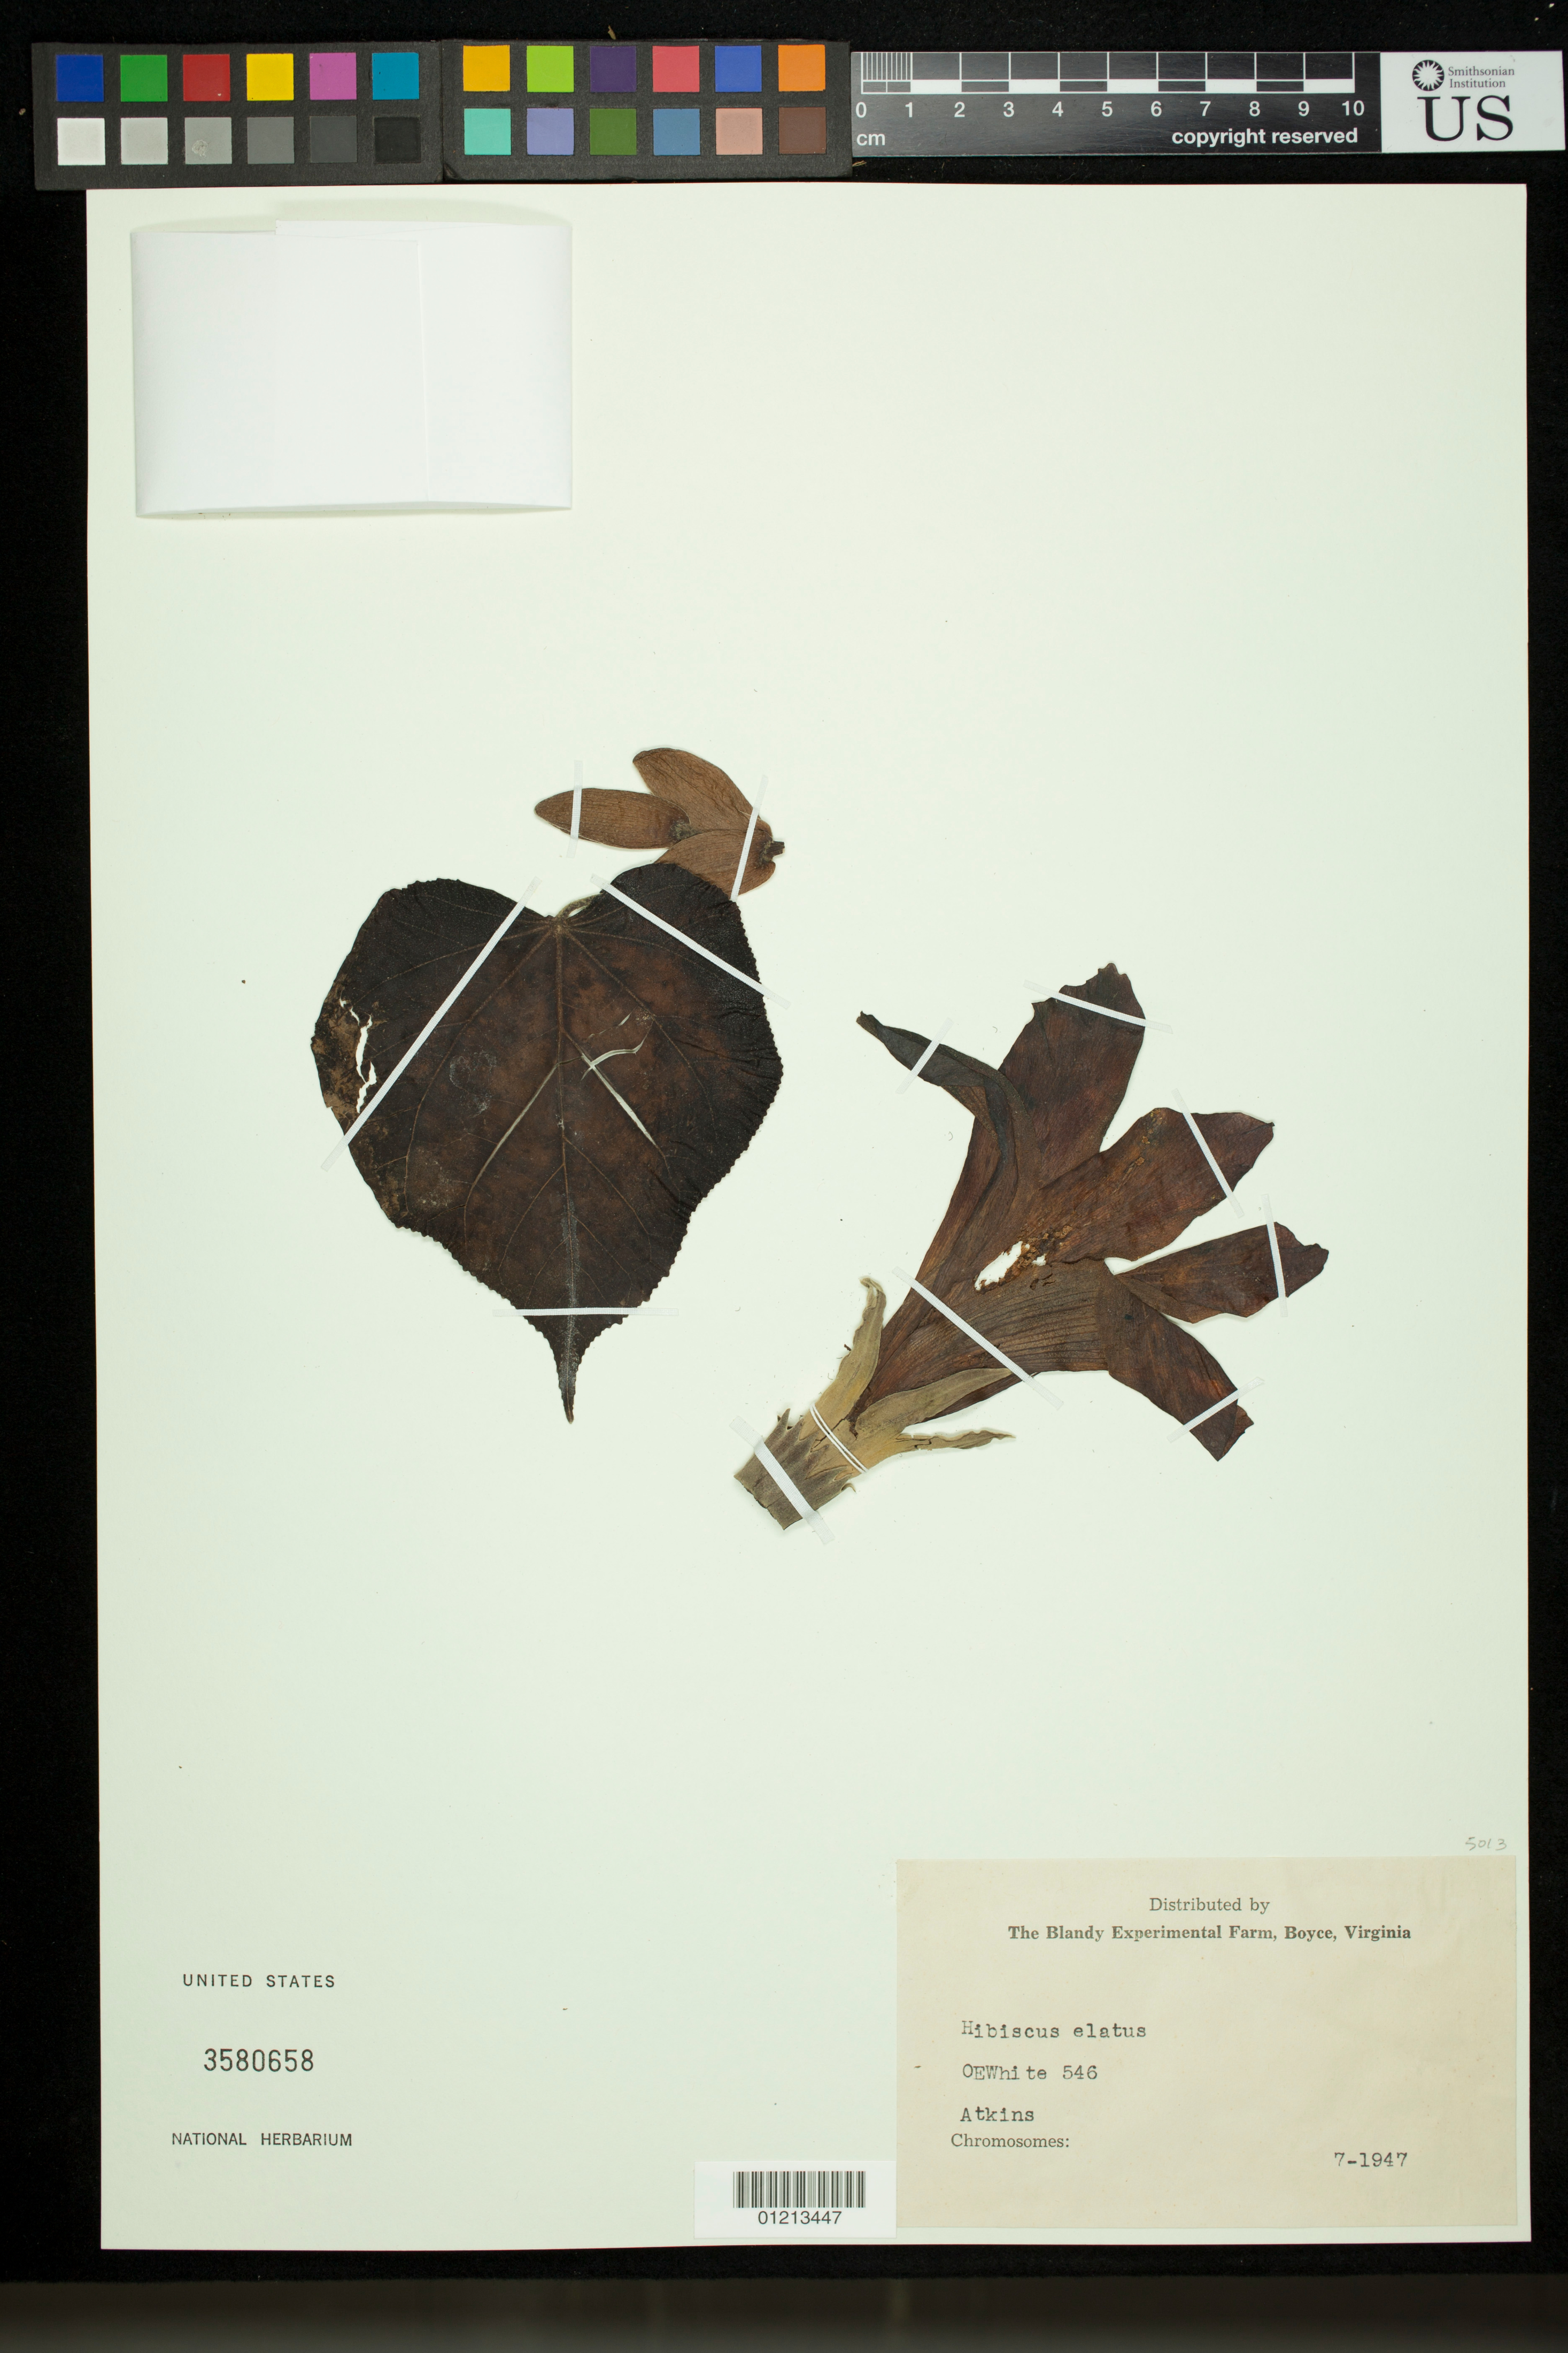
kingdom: Plantae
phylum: Tracheophyta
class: Magnoliopsida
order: Malvales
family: Malvaceae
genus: Talipariti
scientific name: Talipariti elatum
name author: (Sw.) Fryxell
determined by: Dorr, Laurence J., Curator (BOT), Smithsonian Institution - National Museum of Natural History (UNITED STATES)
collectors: O. E. White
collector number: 546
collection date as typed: Jul 1947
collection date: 1947-07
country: United States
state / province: Virginia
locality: Atkins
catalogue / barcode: US 3580658